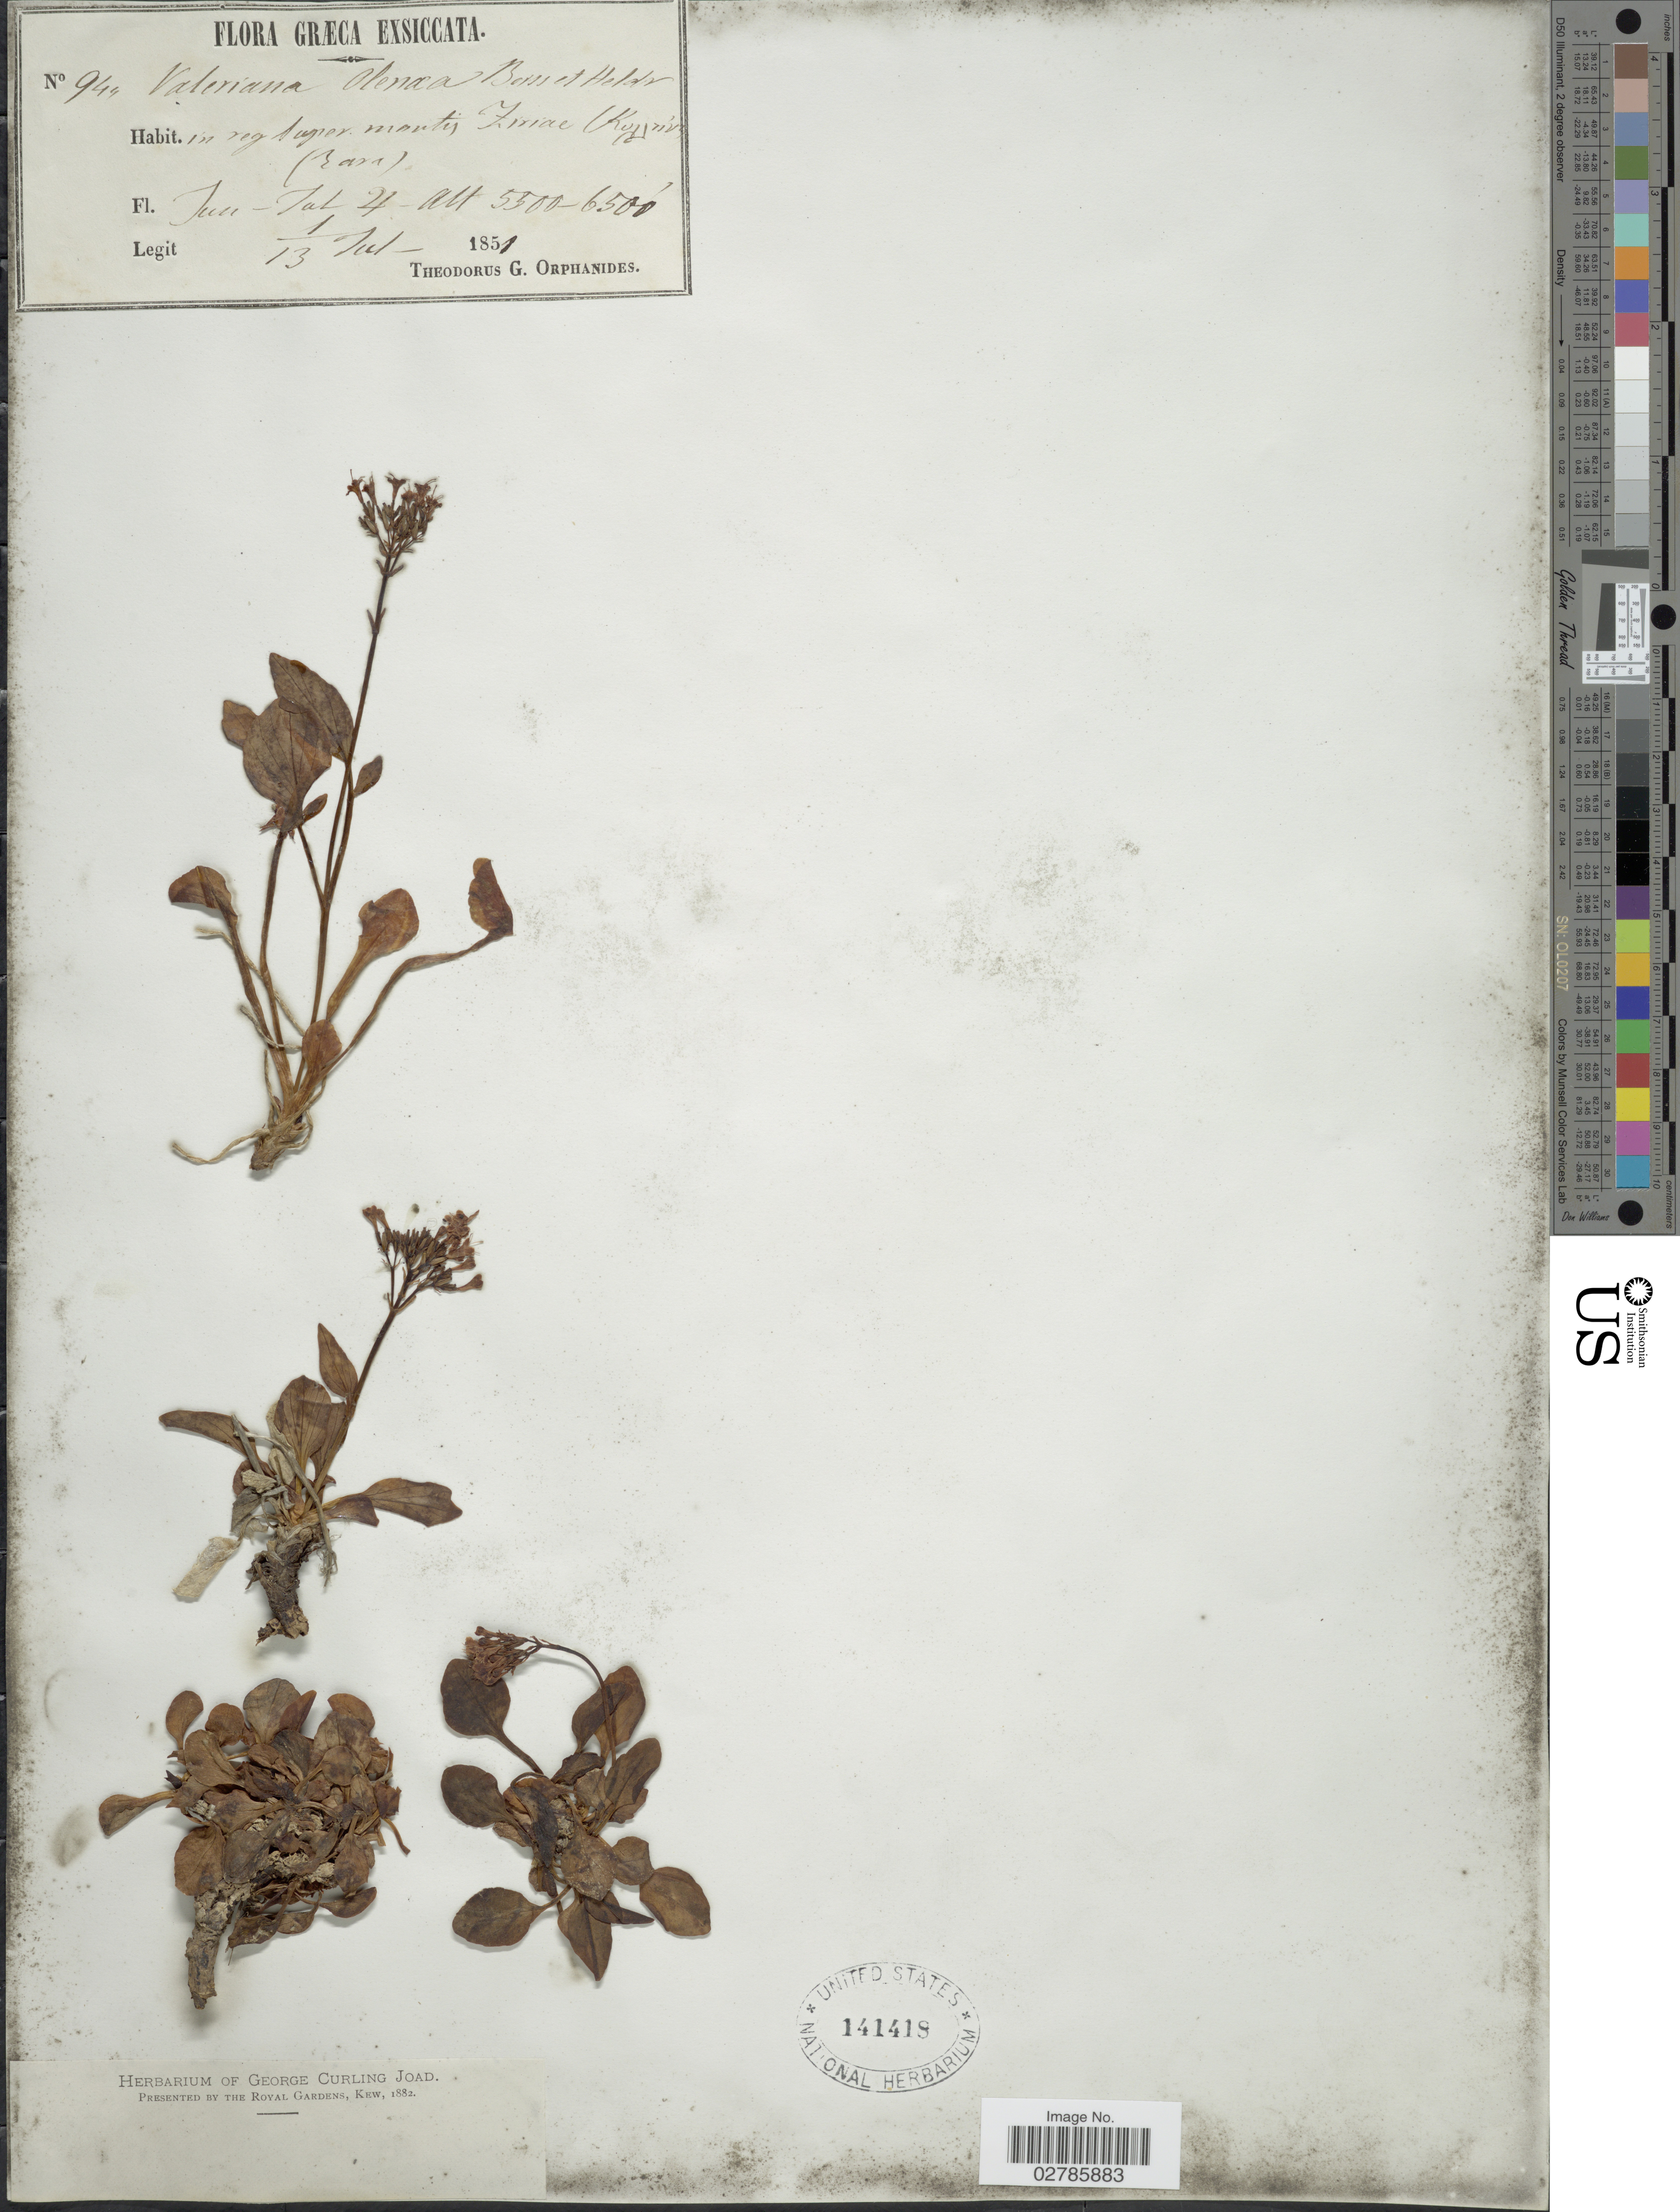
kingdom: Plantae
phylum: Tracheophyta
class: Magnoliopsida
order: Dipsacales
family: Caprifoliaceae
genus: Valeriana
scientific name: Valeriana olenaea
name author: Boiss. & Heldr.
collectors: T. G. Orphanides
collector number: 944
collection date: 1851-07-01/1851-07-13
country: Greece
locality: Græca. In reg saper mautis Ziriae (Kozjnez).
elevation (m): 1676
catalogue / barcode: US 141418